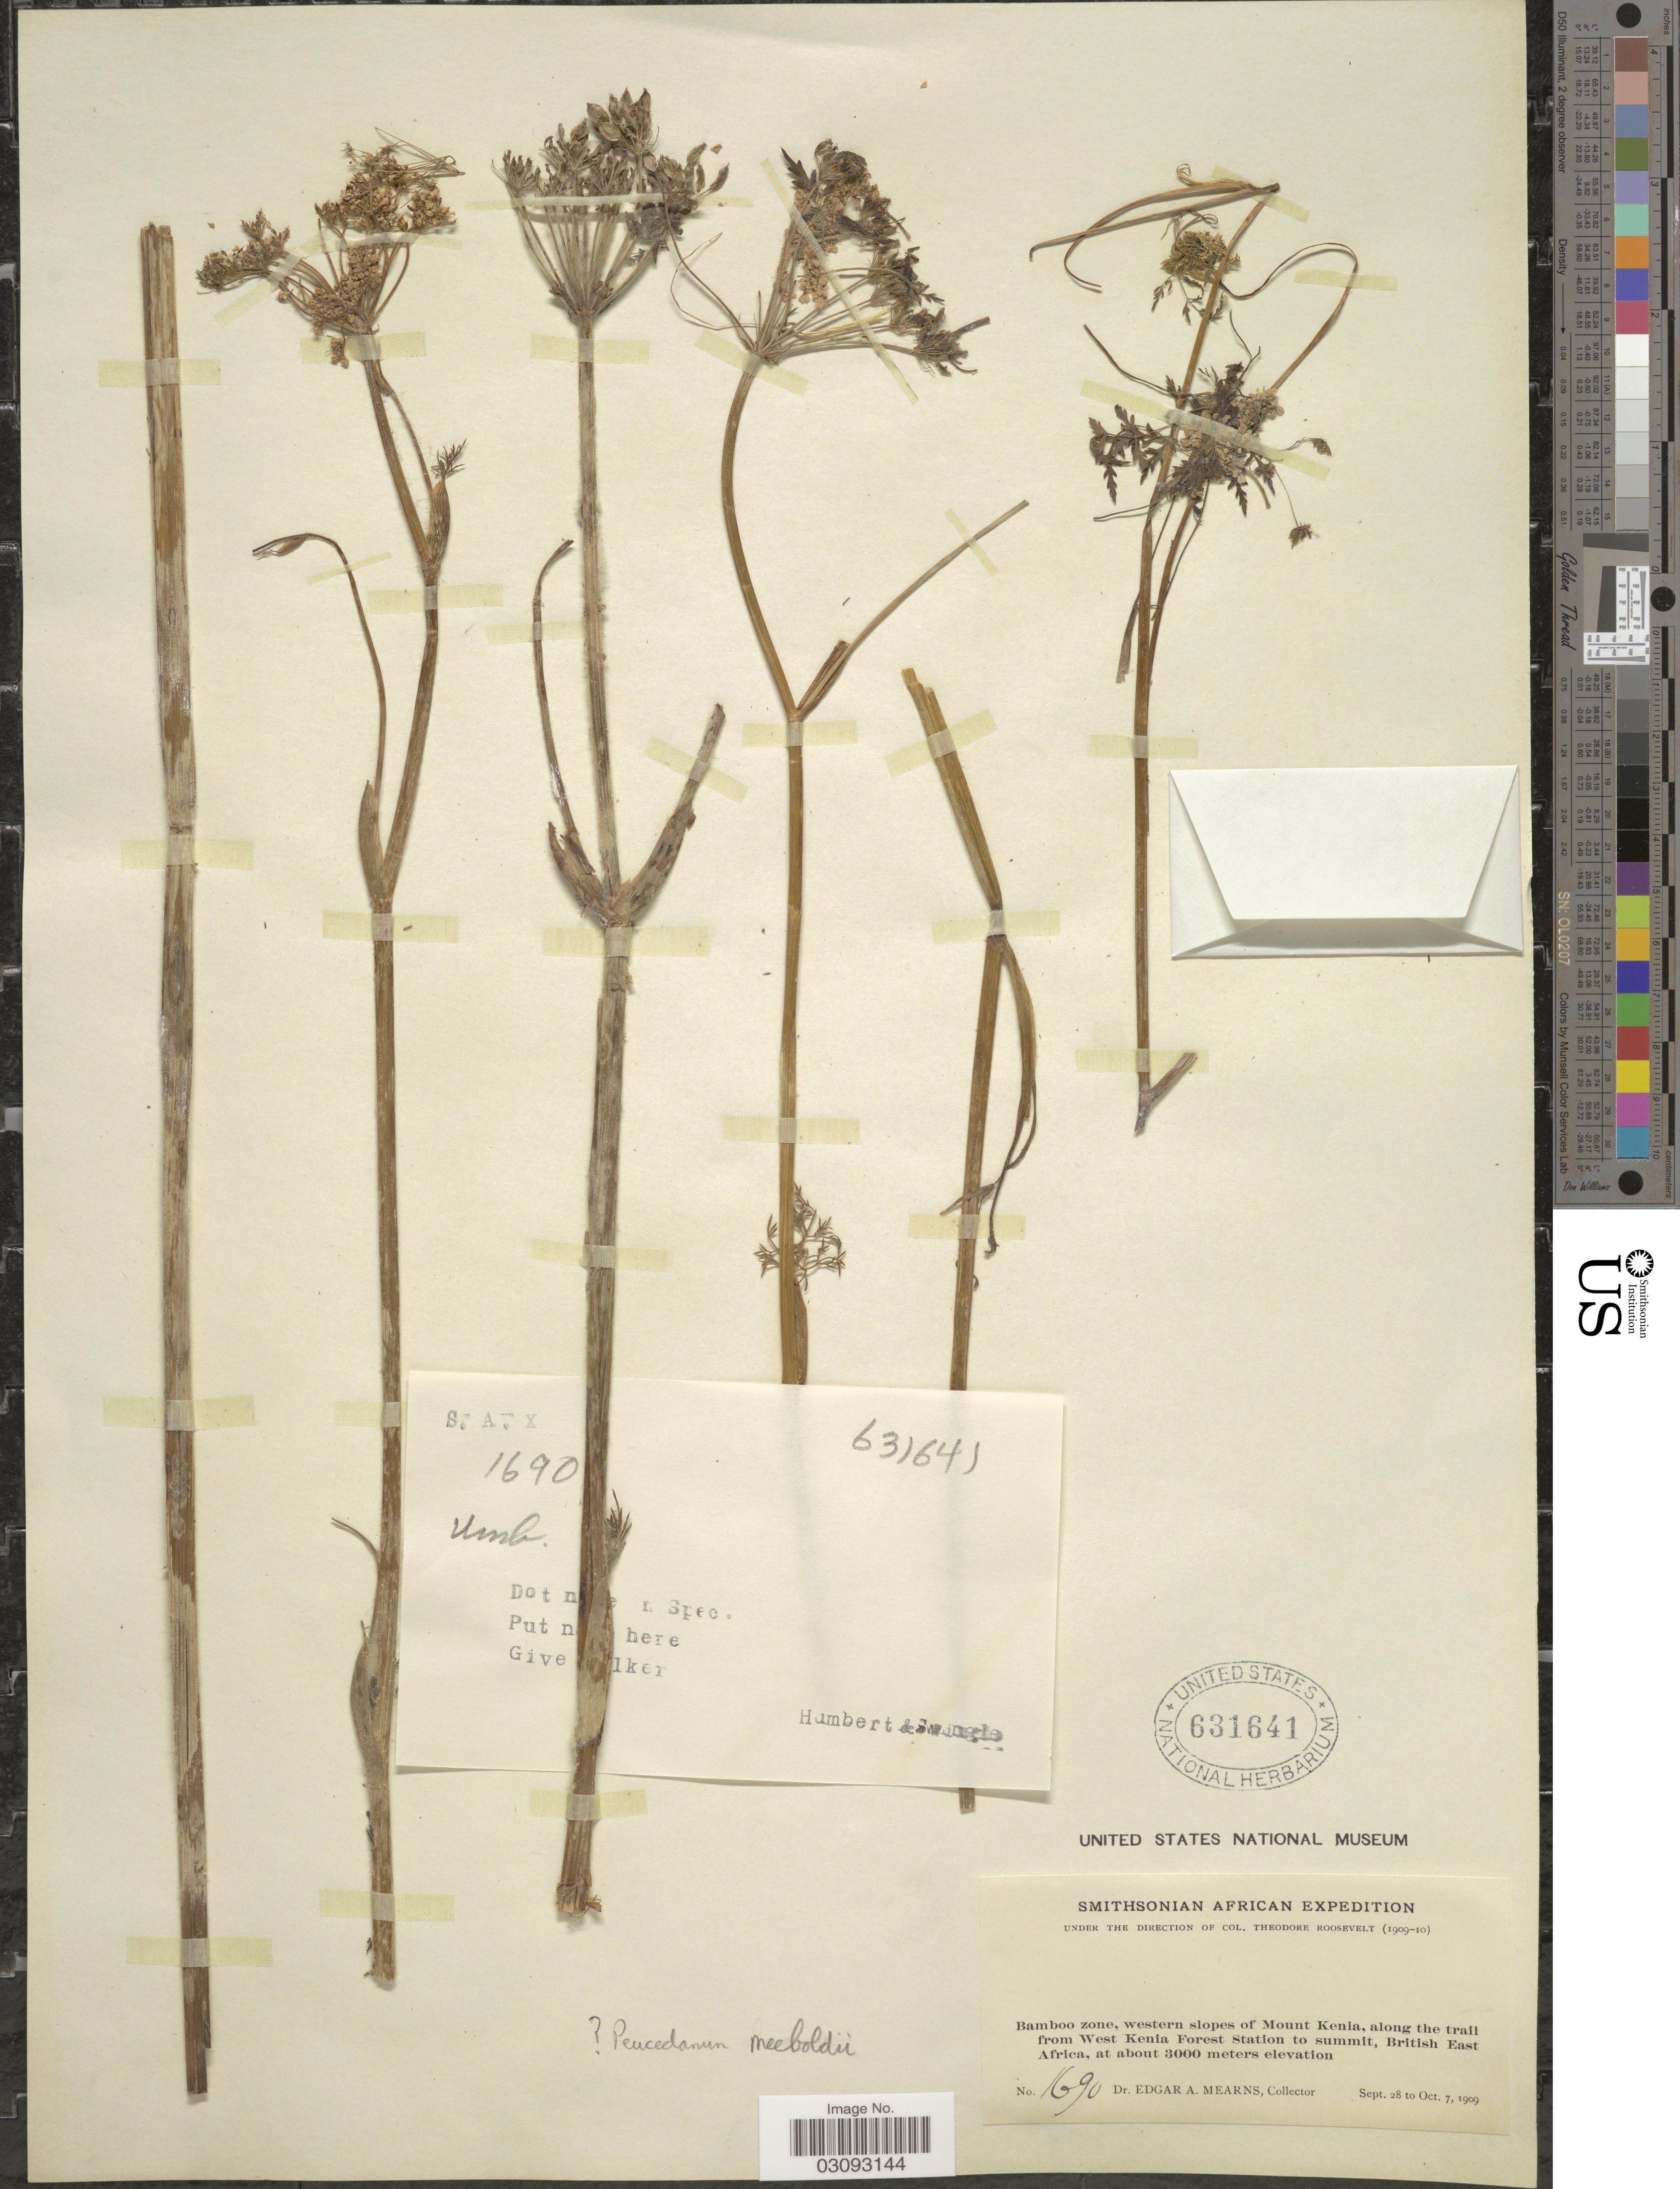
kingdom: Plantae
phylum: Tracheophyta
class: Magnoliopsida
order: Apiales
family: Apiaceae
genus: Peucedanum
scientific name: Peucedanum sp.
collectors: E. A. Mearns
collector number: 1690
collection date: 1909-09-28/1909-10-07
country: Kenya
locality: Bamboo zone, western slopes of Mount Kenia, along the trail from West Kenia Forest Station to summit, British East Africa.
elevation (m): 3000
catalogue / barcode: US 631641